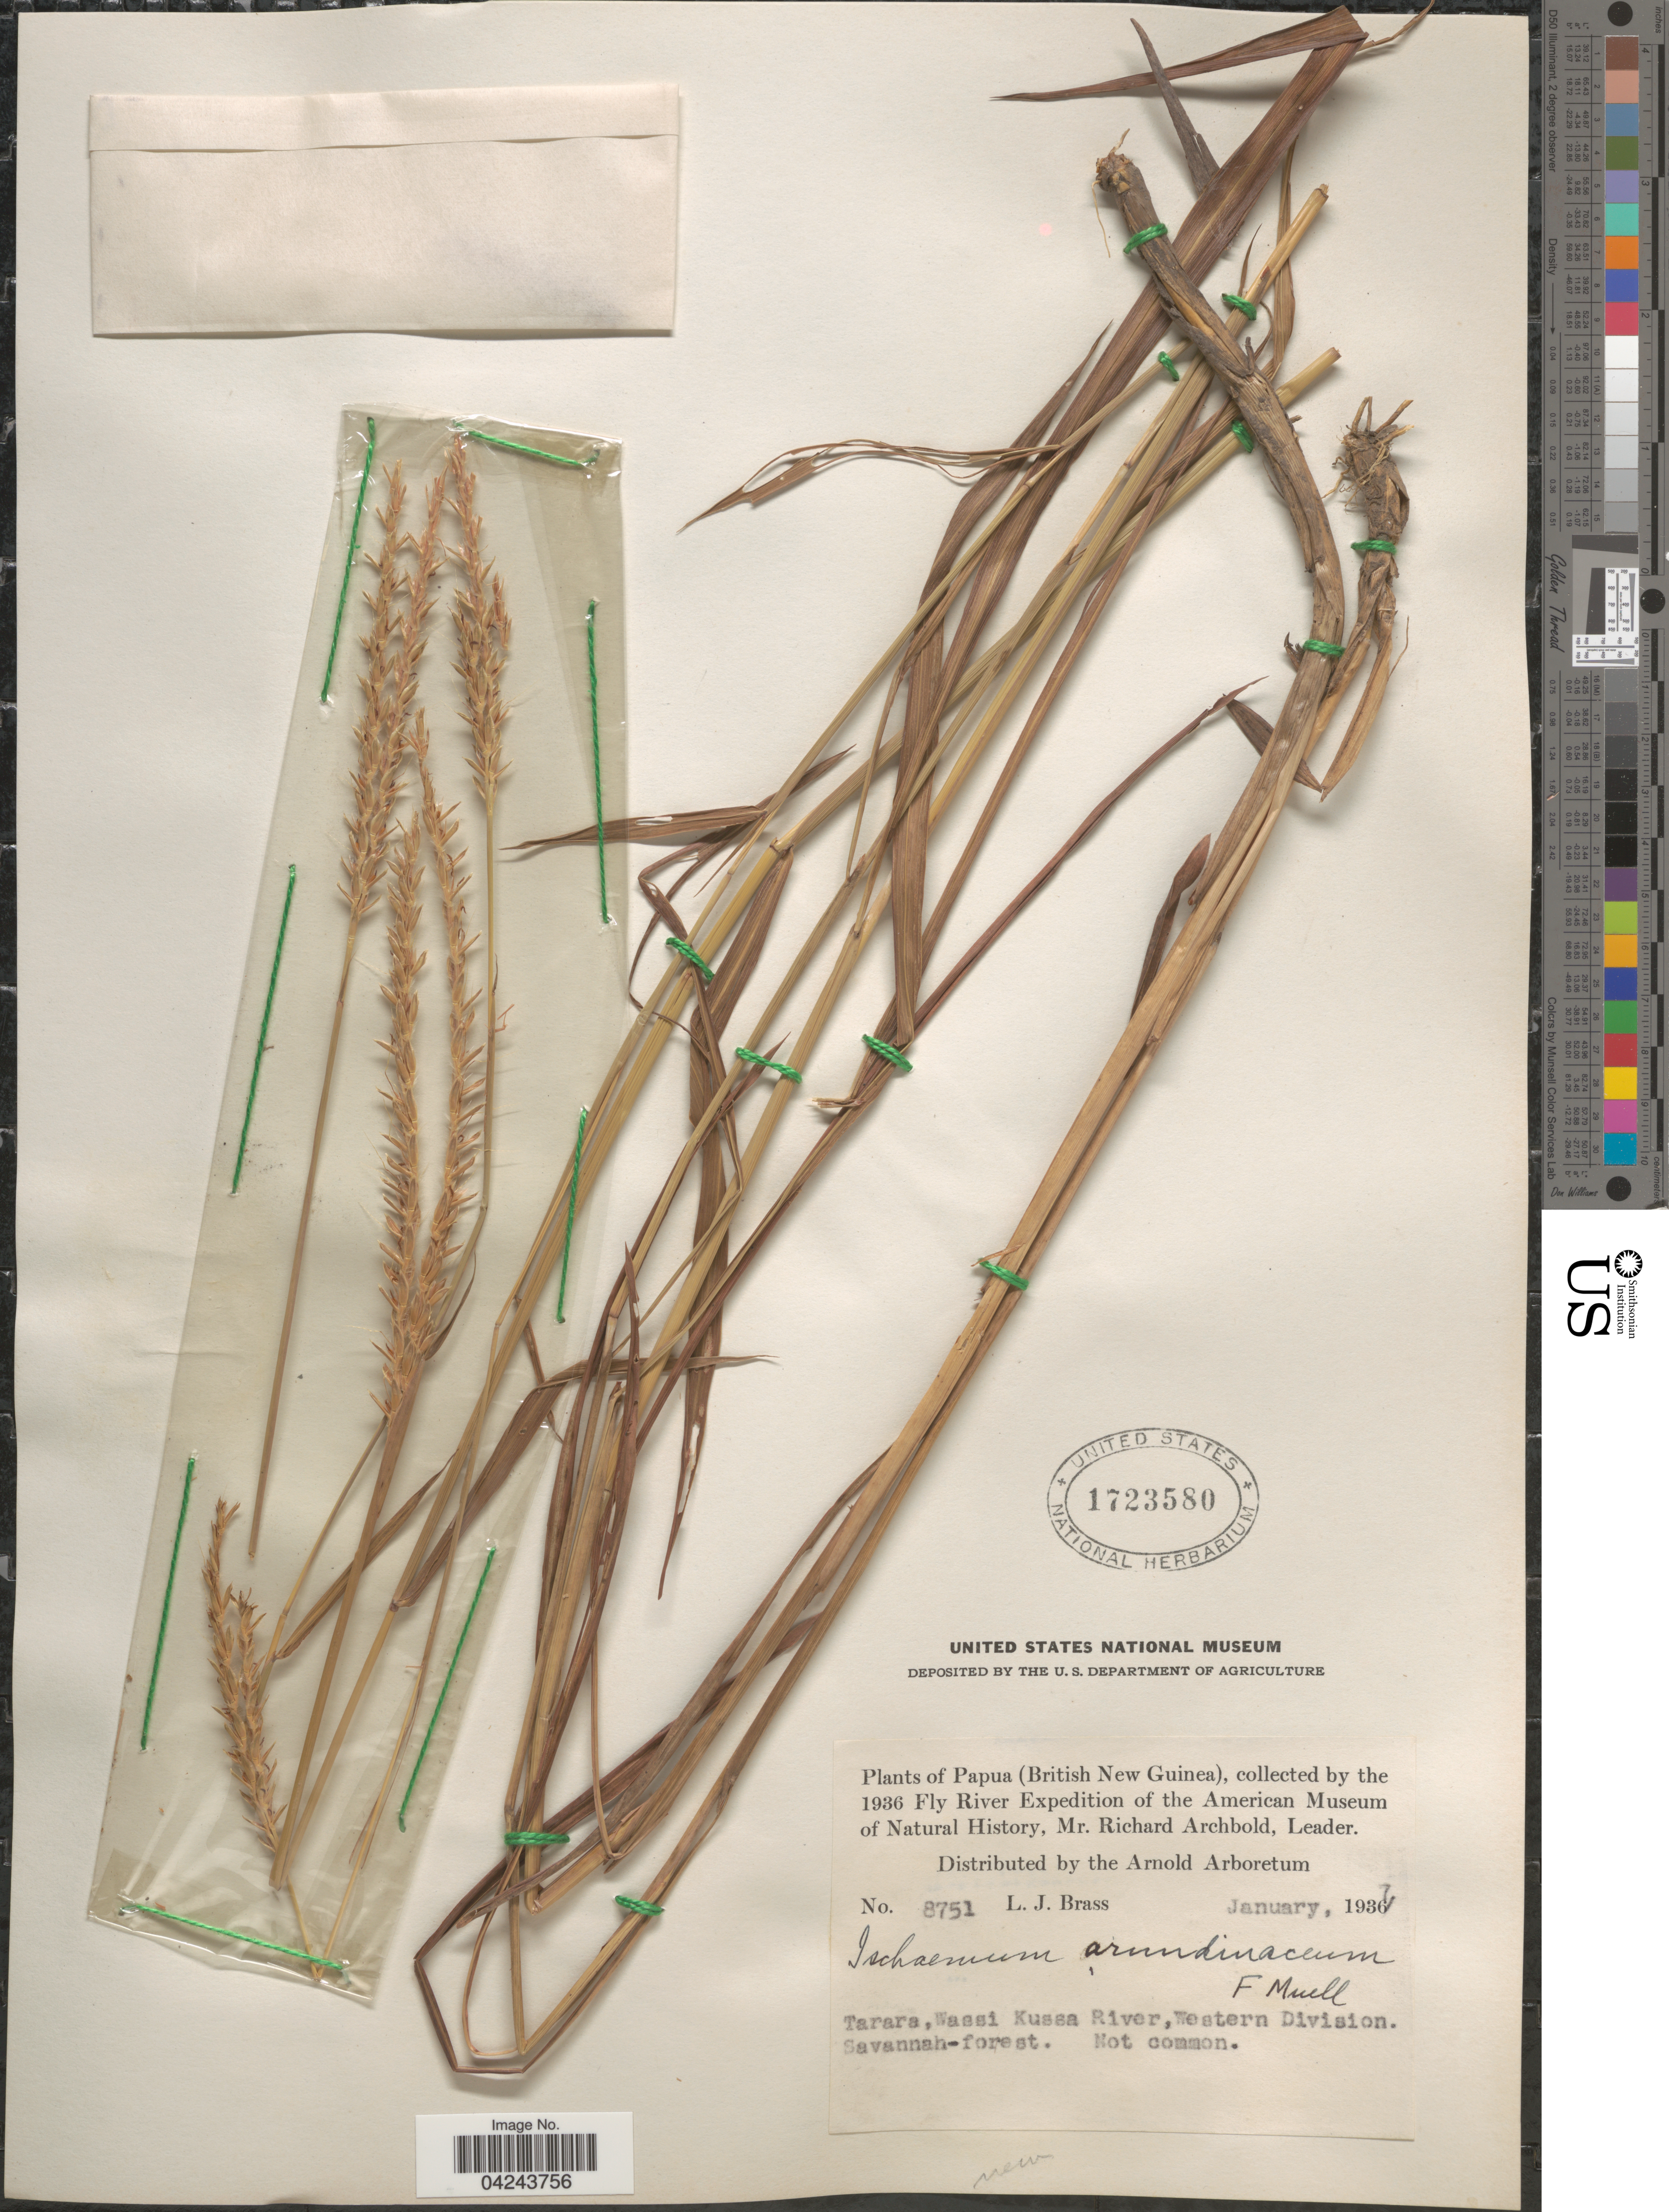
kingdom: Plantae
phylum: Tracheophyta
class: Liliopsida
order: Poales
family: Poaceae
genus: Ischaemum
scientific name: Ischaemum australe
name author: R. Br.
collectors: L. J. Brass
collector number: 8751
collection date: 1937-01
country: Papua New Guinea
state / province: Manus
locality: (British New Guinea). 1936 Fly River Expedition of the American Museum of Natural History. Tarara, Wassi Kussa River, Western Division.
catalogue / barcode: US 1723580